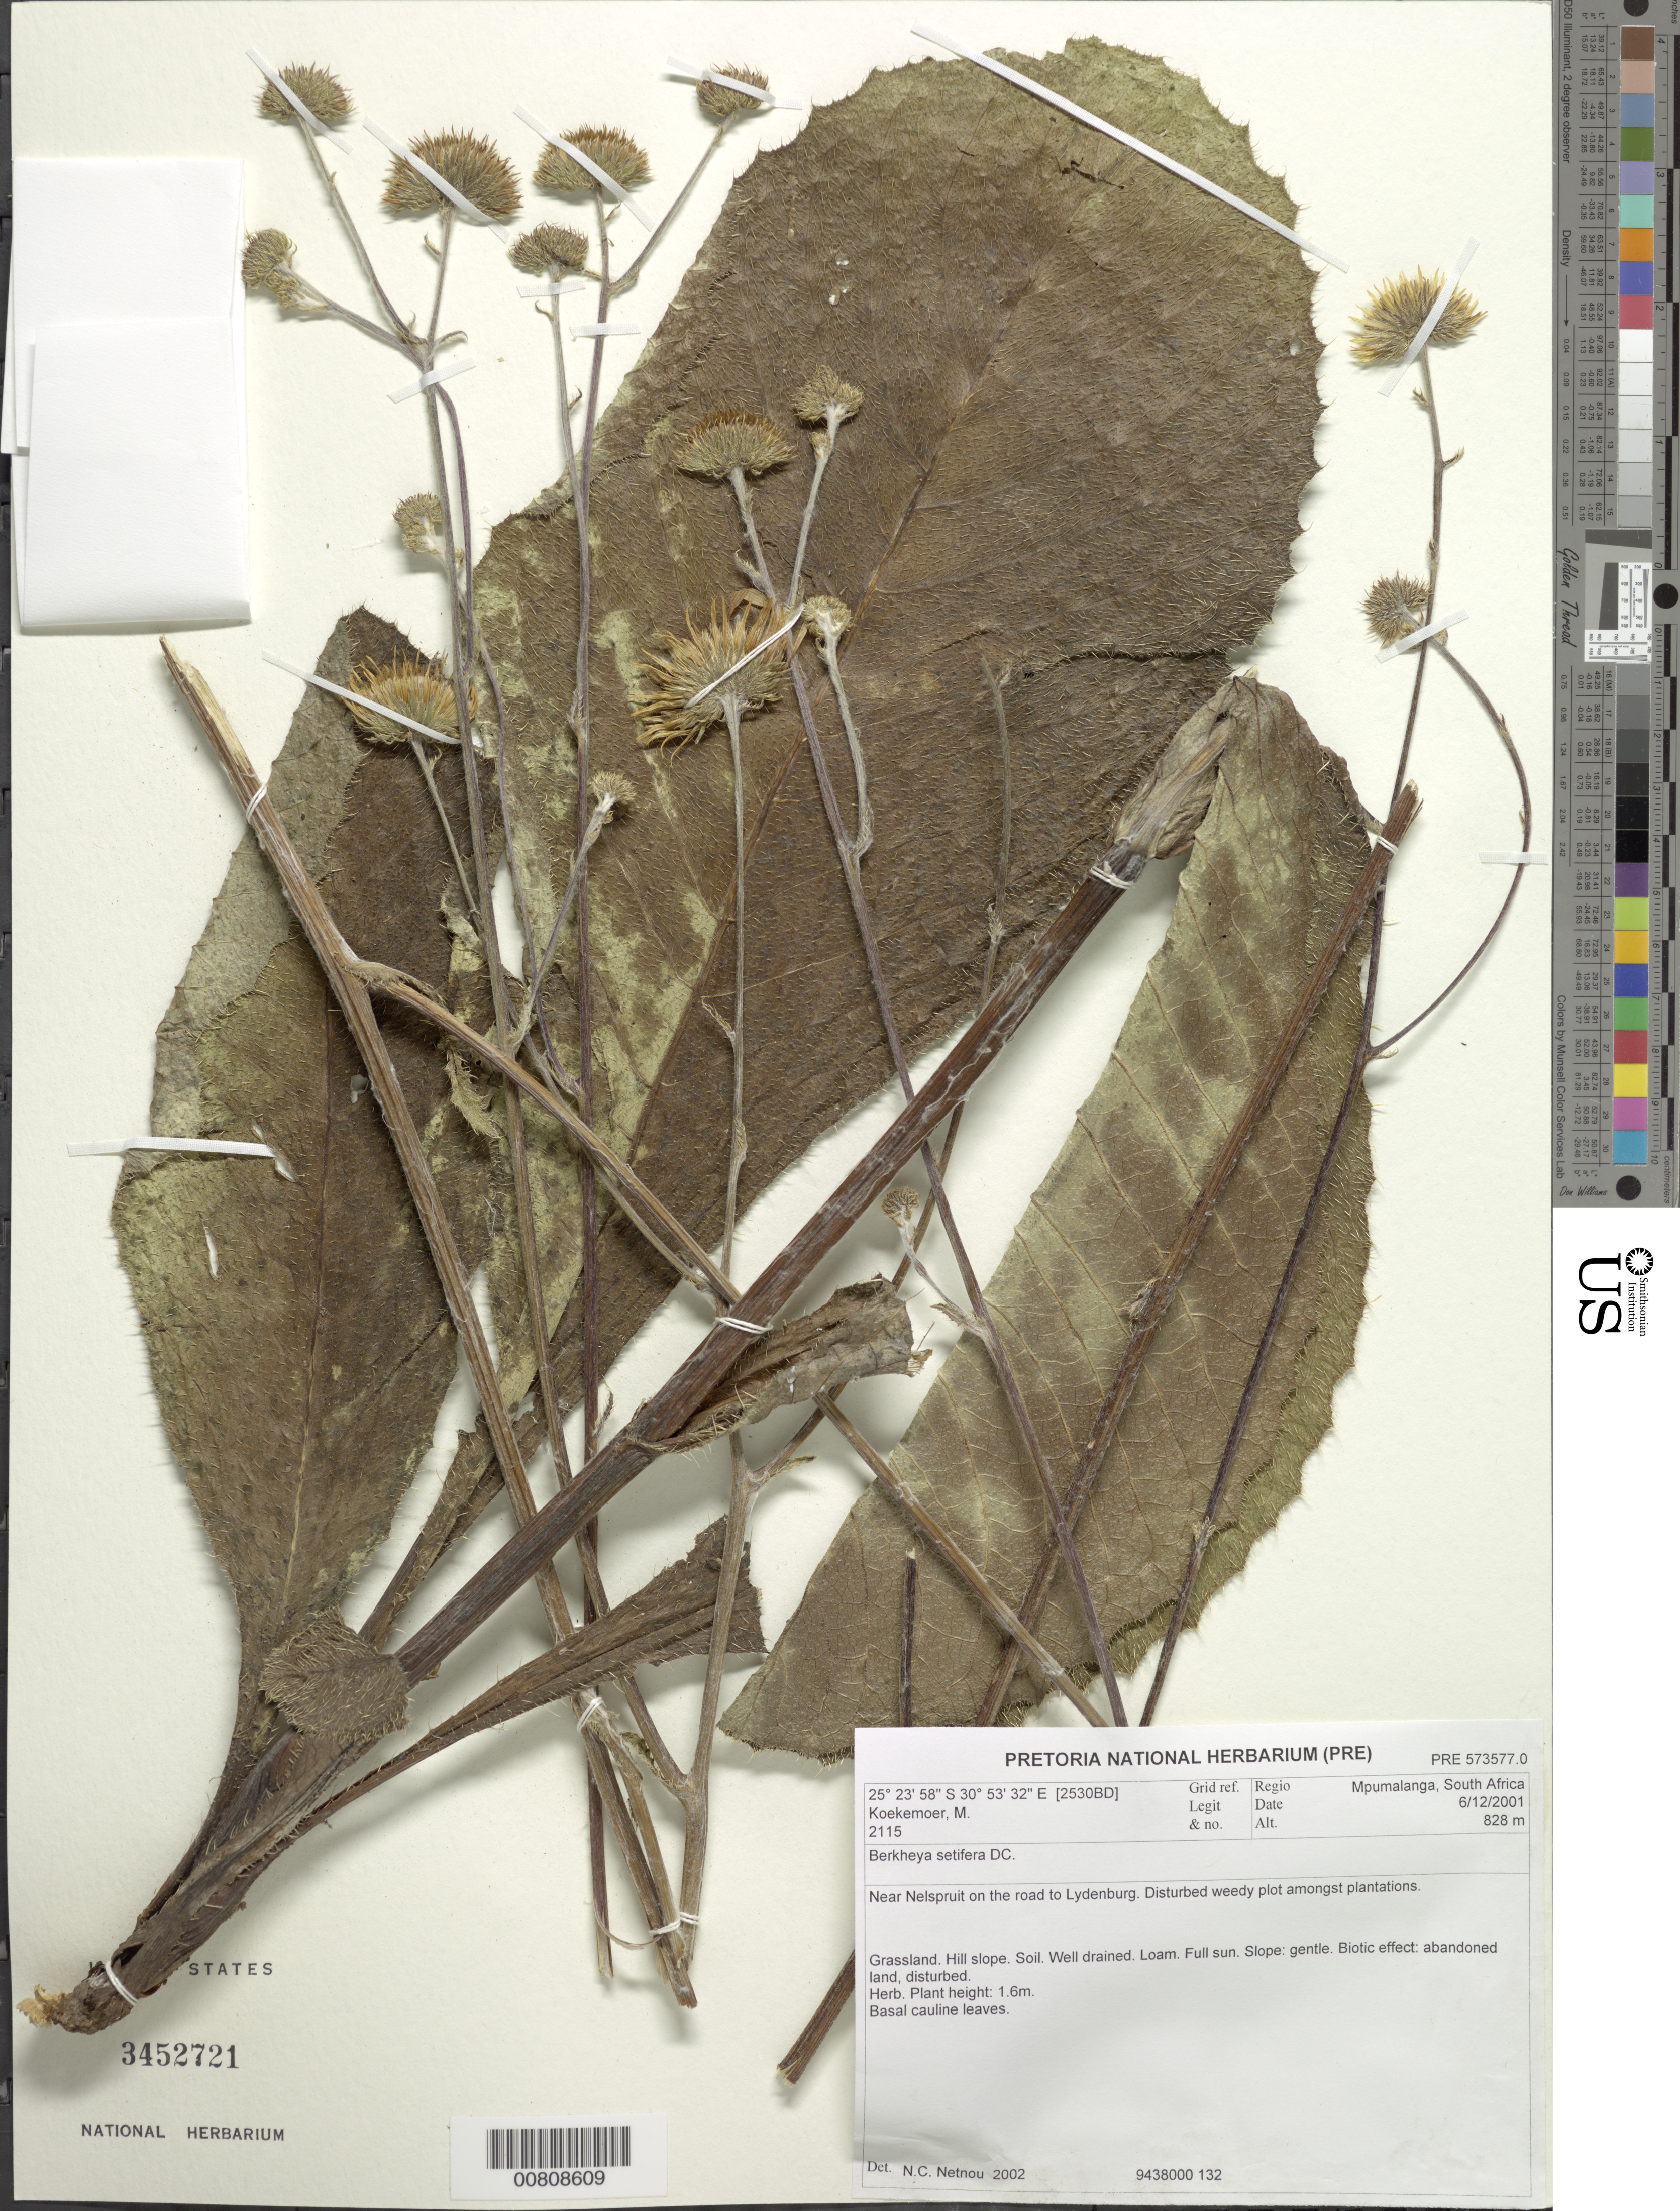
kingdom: Plantae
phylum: Tracheophyta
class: Magnoliopsida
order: Asterales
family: Asteraceae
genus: Berkheya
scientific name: Berkheya setifera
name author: DC.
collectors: M. Koekemoer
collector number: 2115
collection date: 2001-12-06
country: South Africa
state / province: Mpumalanga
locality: Mpumalanga, South Africa. Near Nelspruit on the road to Lydenburg.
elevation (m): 828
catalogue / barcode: US 3452721